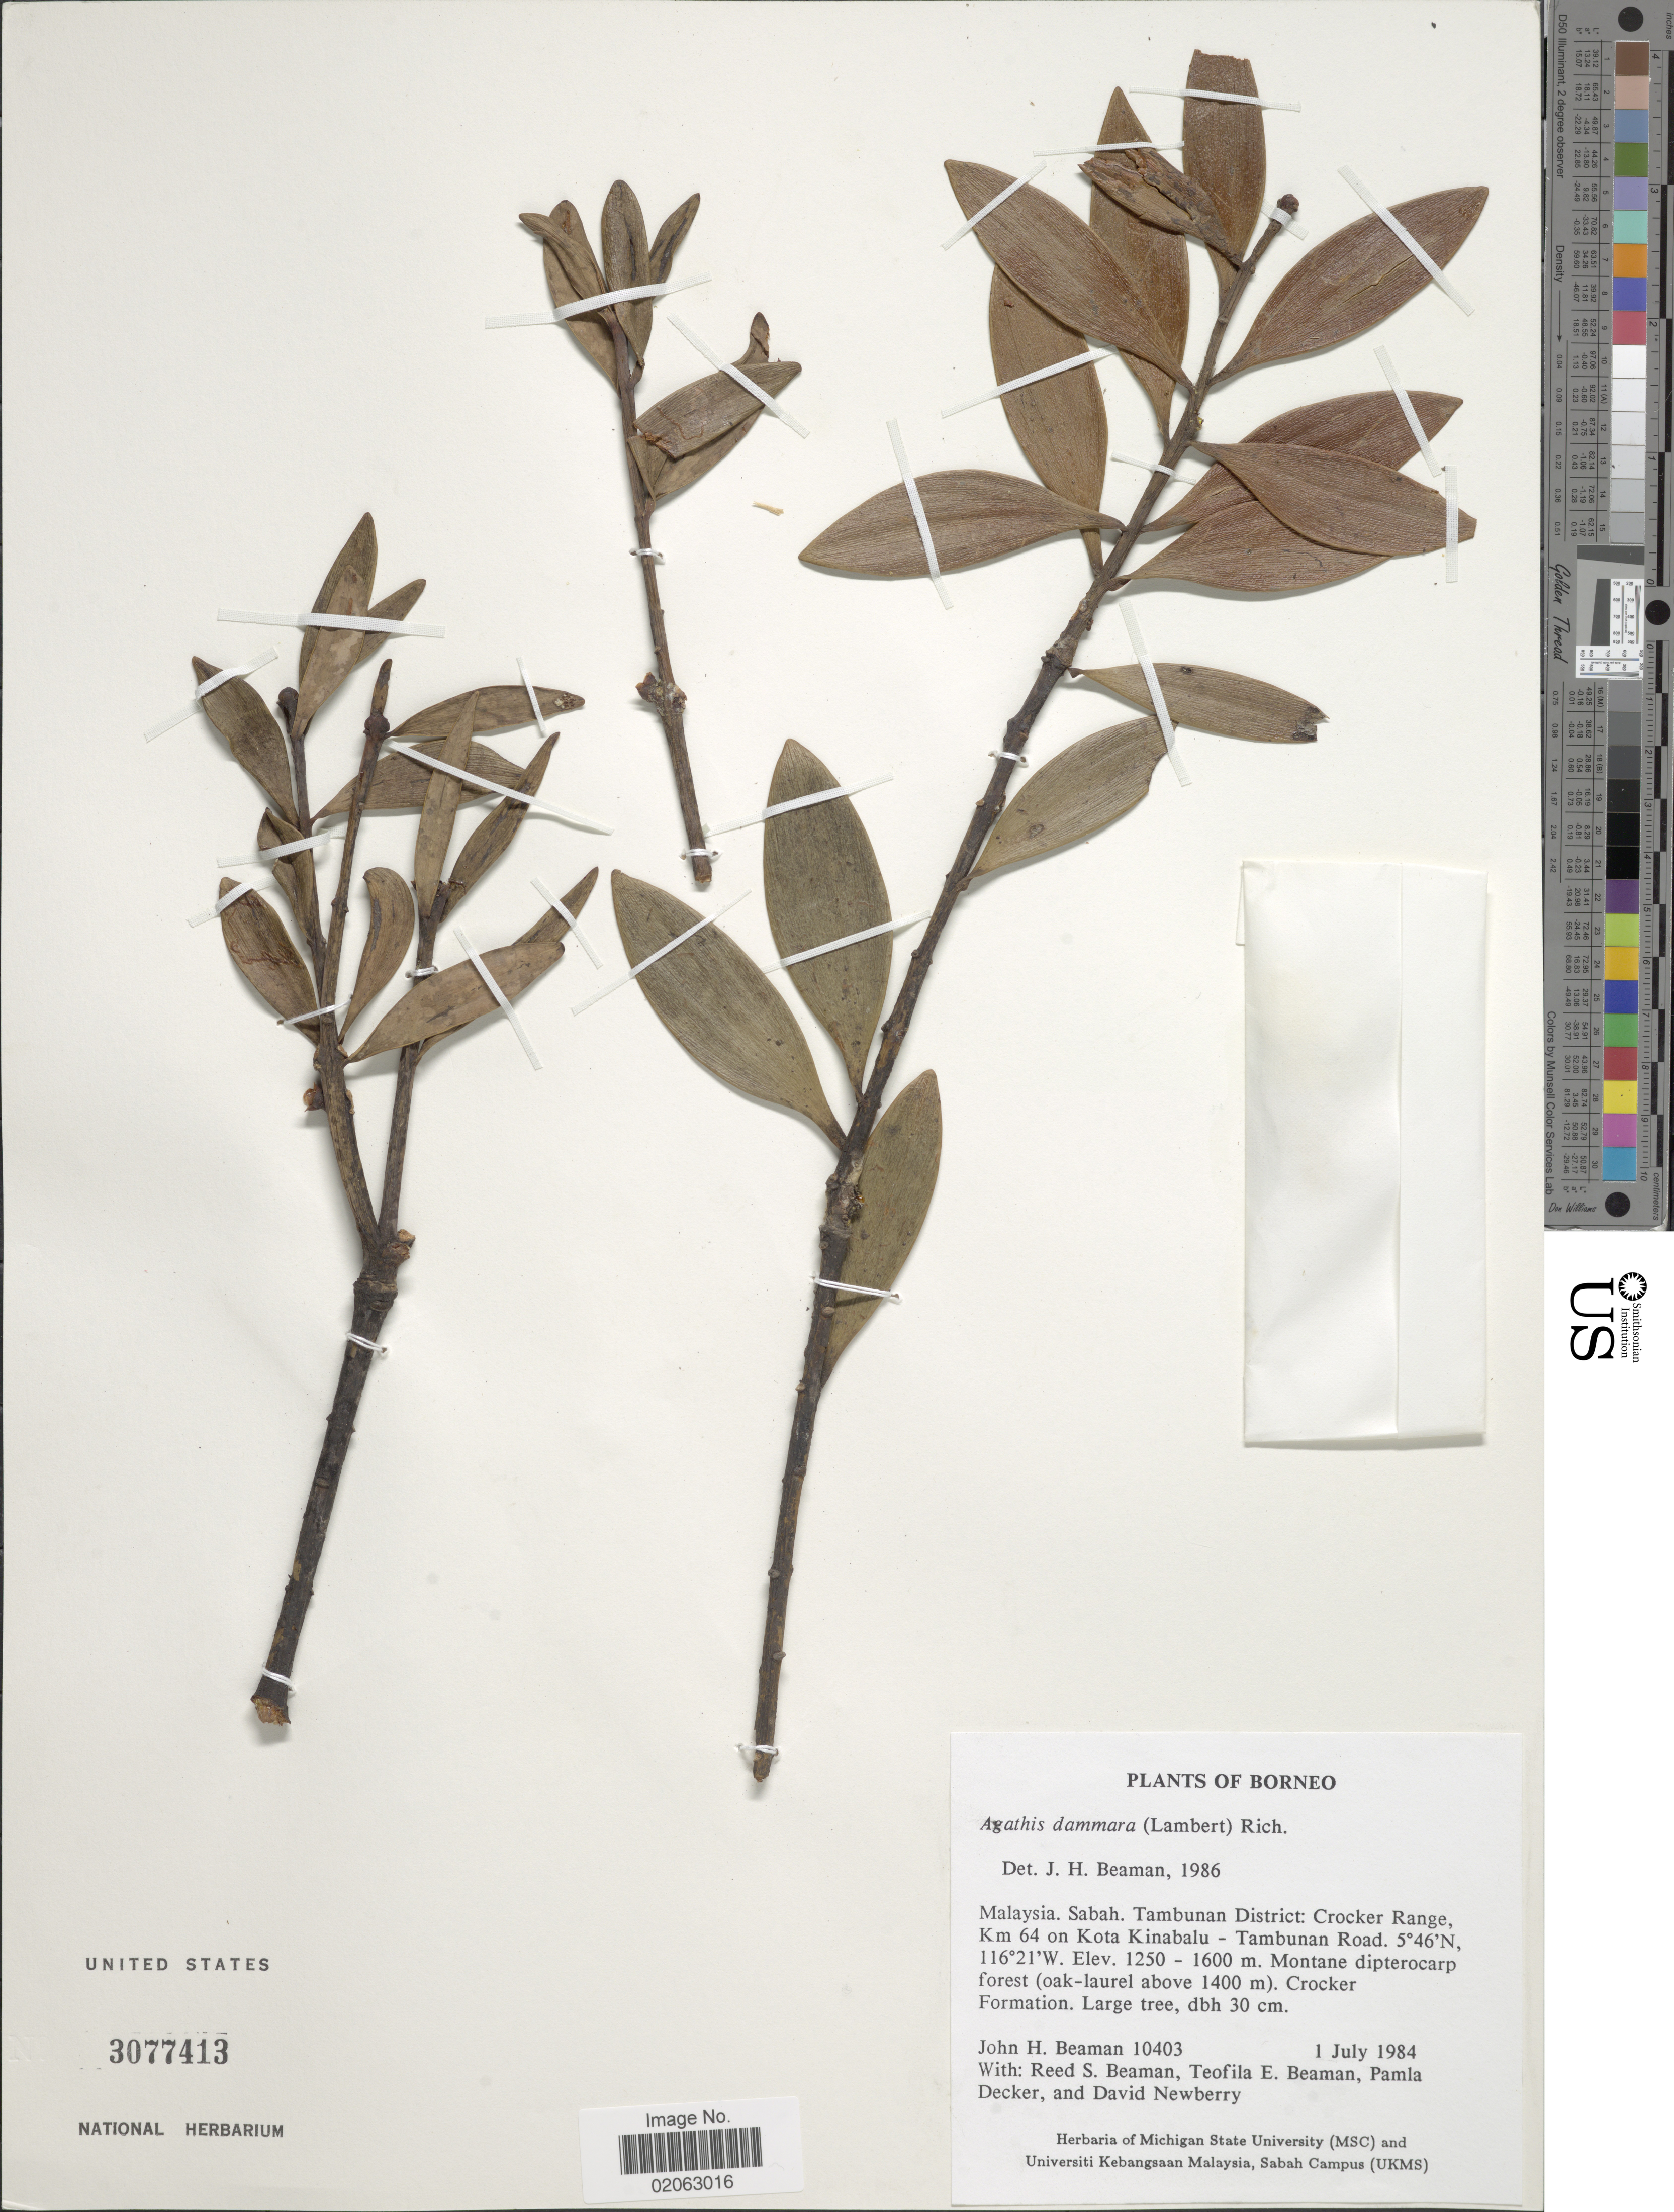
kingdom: Plantae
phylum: Tracheophyta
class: Pinopsida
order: Pinales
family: Araucariaceae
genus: Agathis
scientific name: Agathis dammara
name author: (Lamb.)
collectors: J. H. Beaman, R. S. Beaman, T. E. Beaman, P. Decker & D. Newberry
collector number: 10403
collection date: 1984-07-01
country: Malaysia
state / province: Sabah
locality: Tambunan District: Crocker Range, Km 64 on Kota Kinabalu-Tambunan Road, Borneo.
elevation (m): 1250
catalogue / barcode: US 3077413